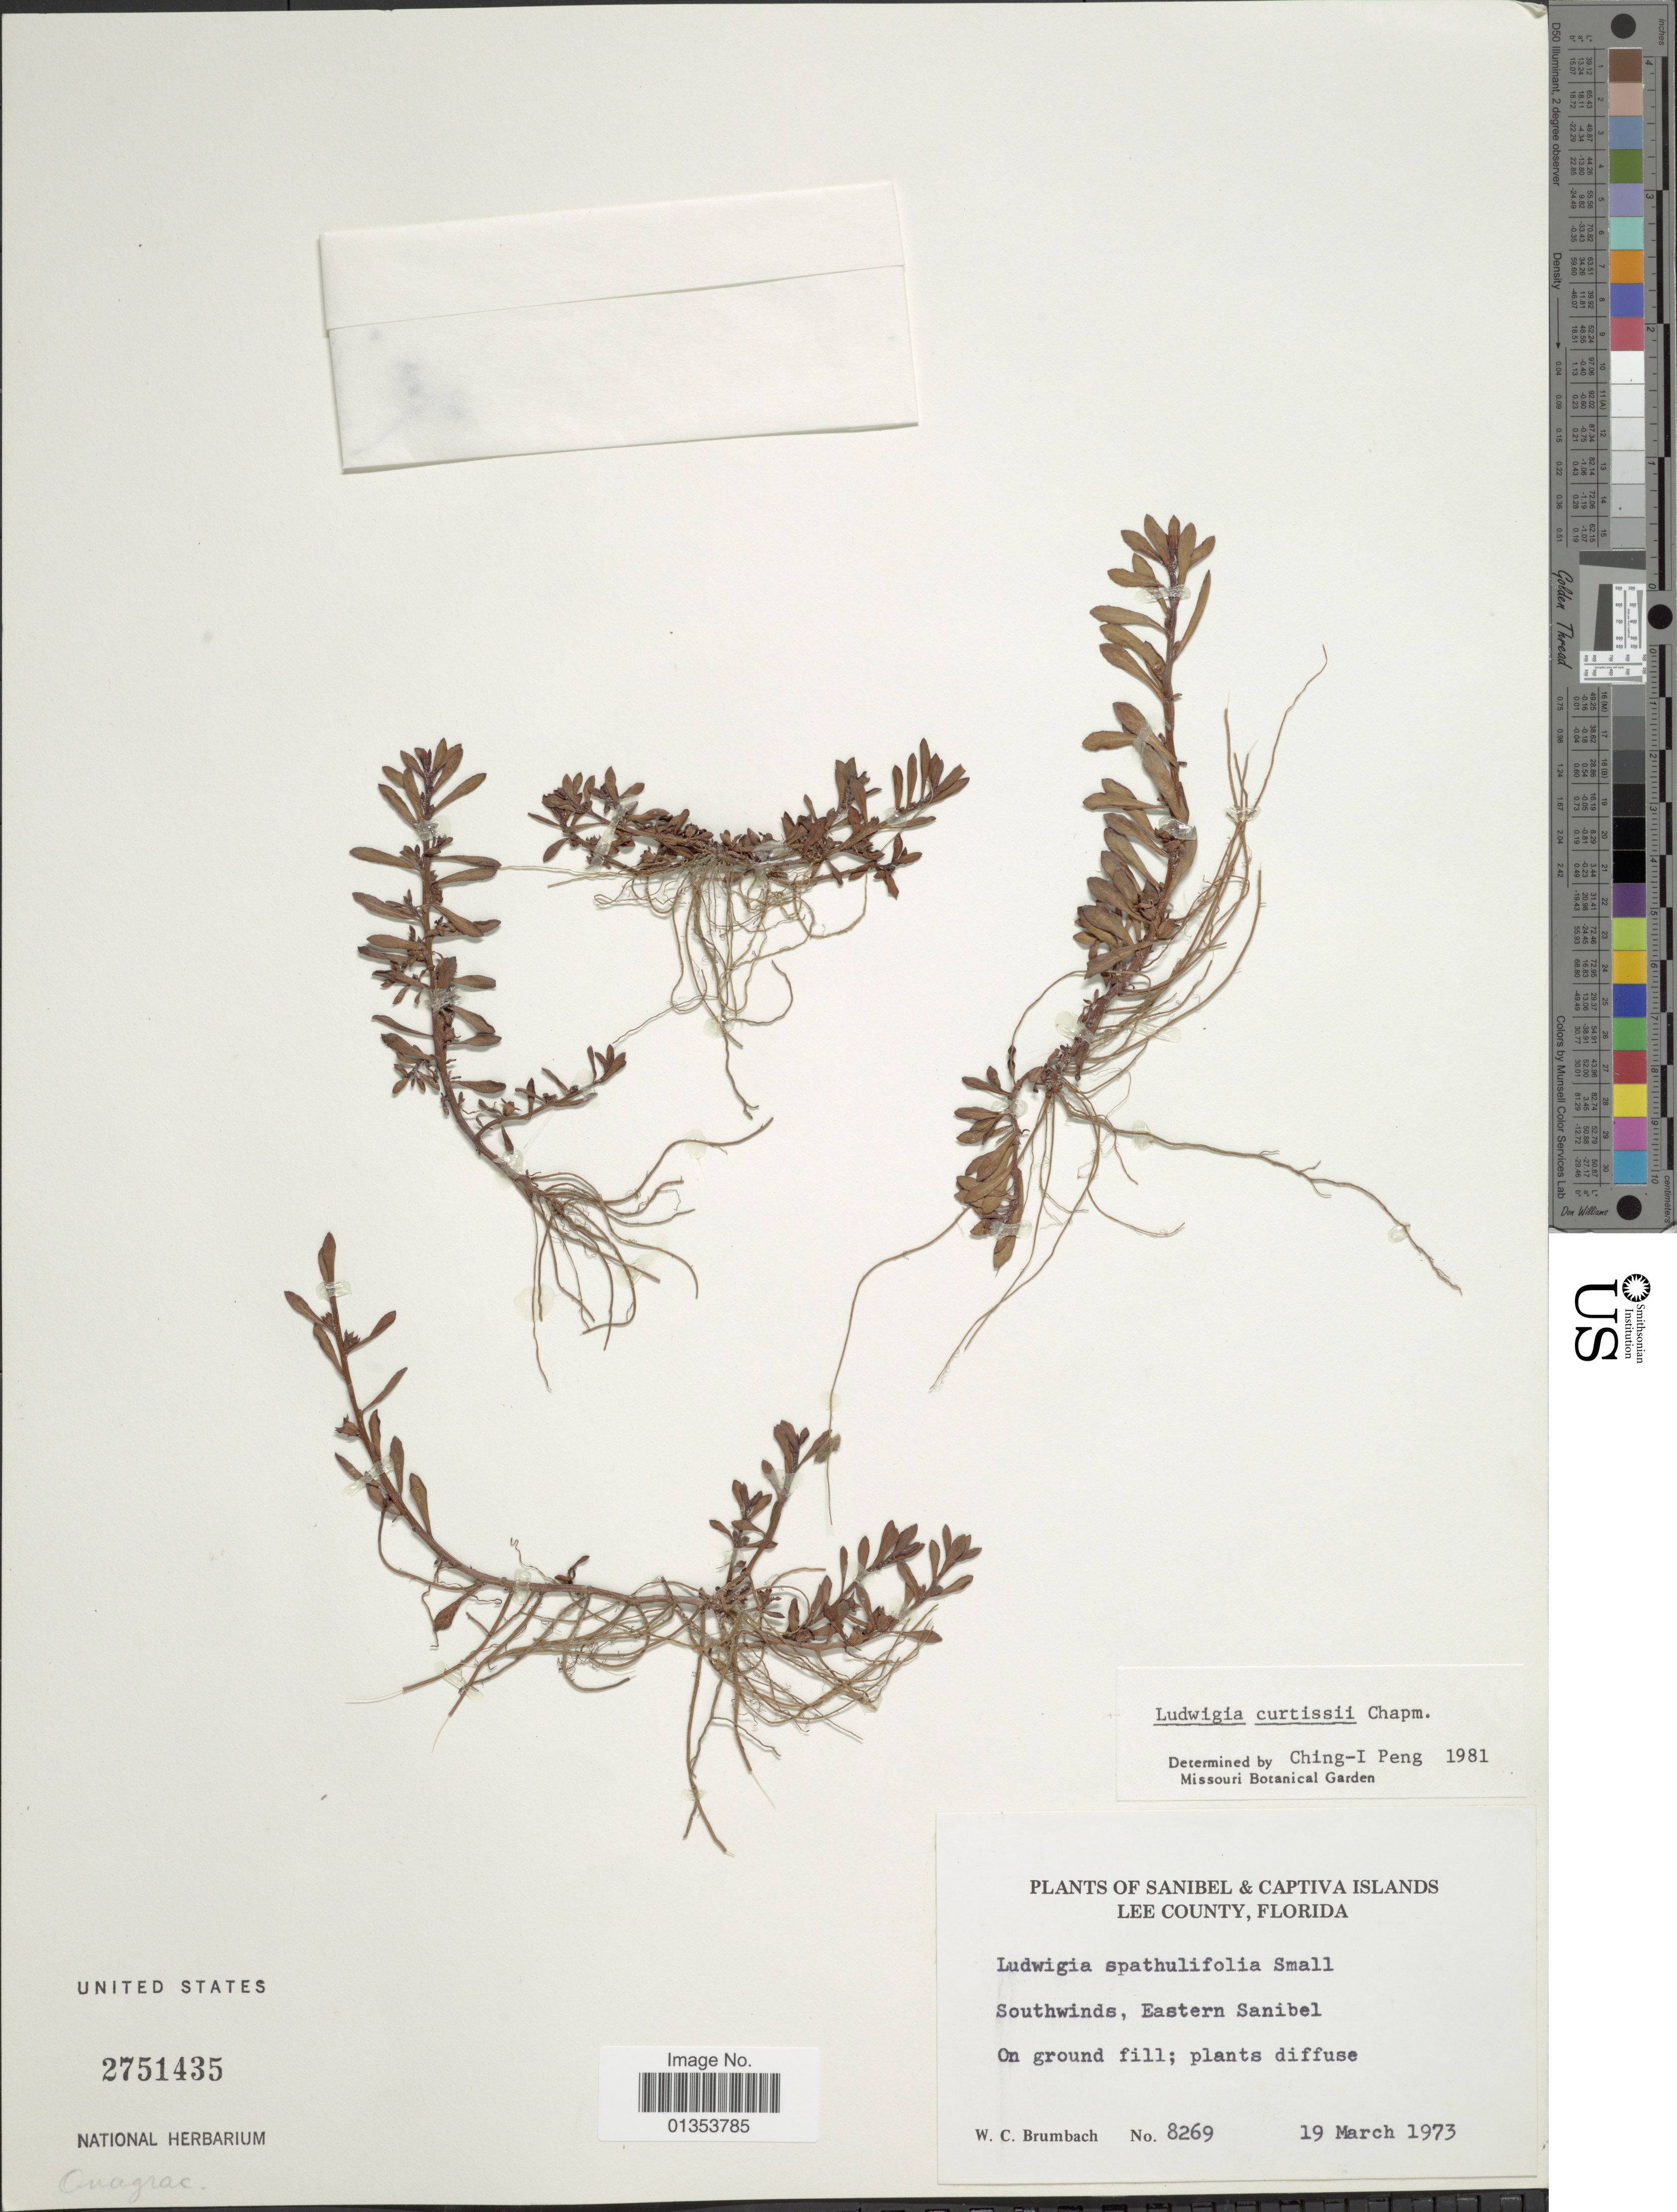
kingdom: Plantae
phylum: Tracheophyta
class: Magnoliopsida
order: Myrtales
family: Onagraceae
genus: Ludwigia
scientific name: Ludwigia curtissii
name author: Chapm.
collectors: W. C. Brumbach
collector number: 8269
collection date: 1973-03-19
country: United States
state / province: Florida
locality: Sanibel & Captiva Islands, Lee County, Southwinds, Eastern Sanibel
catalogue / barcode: US 2751435